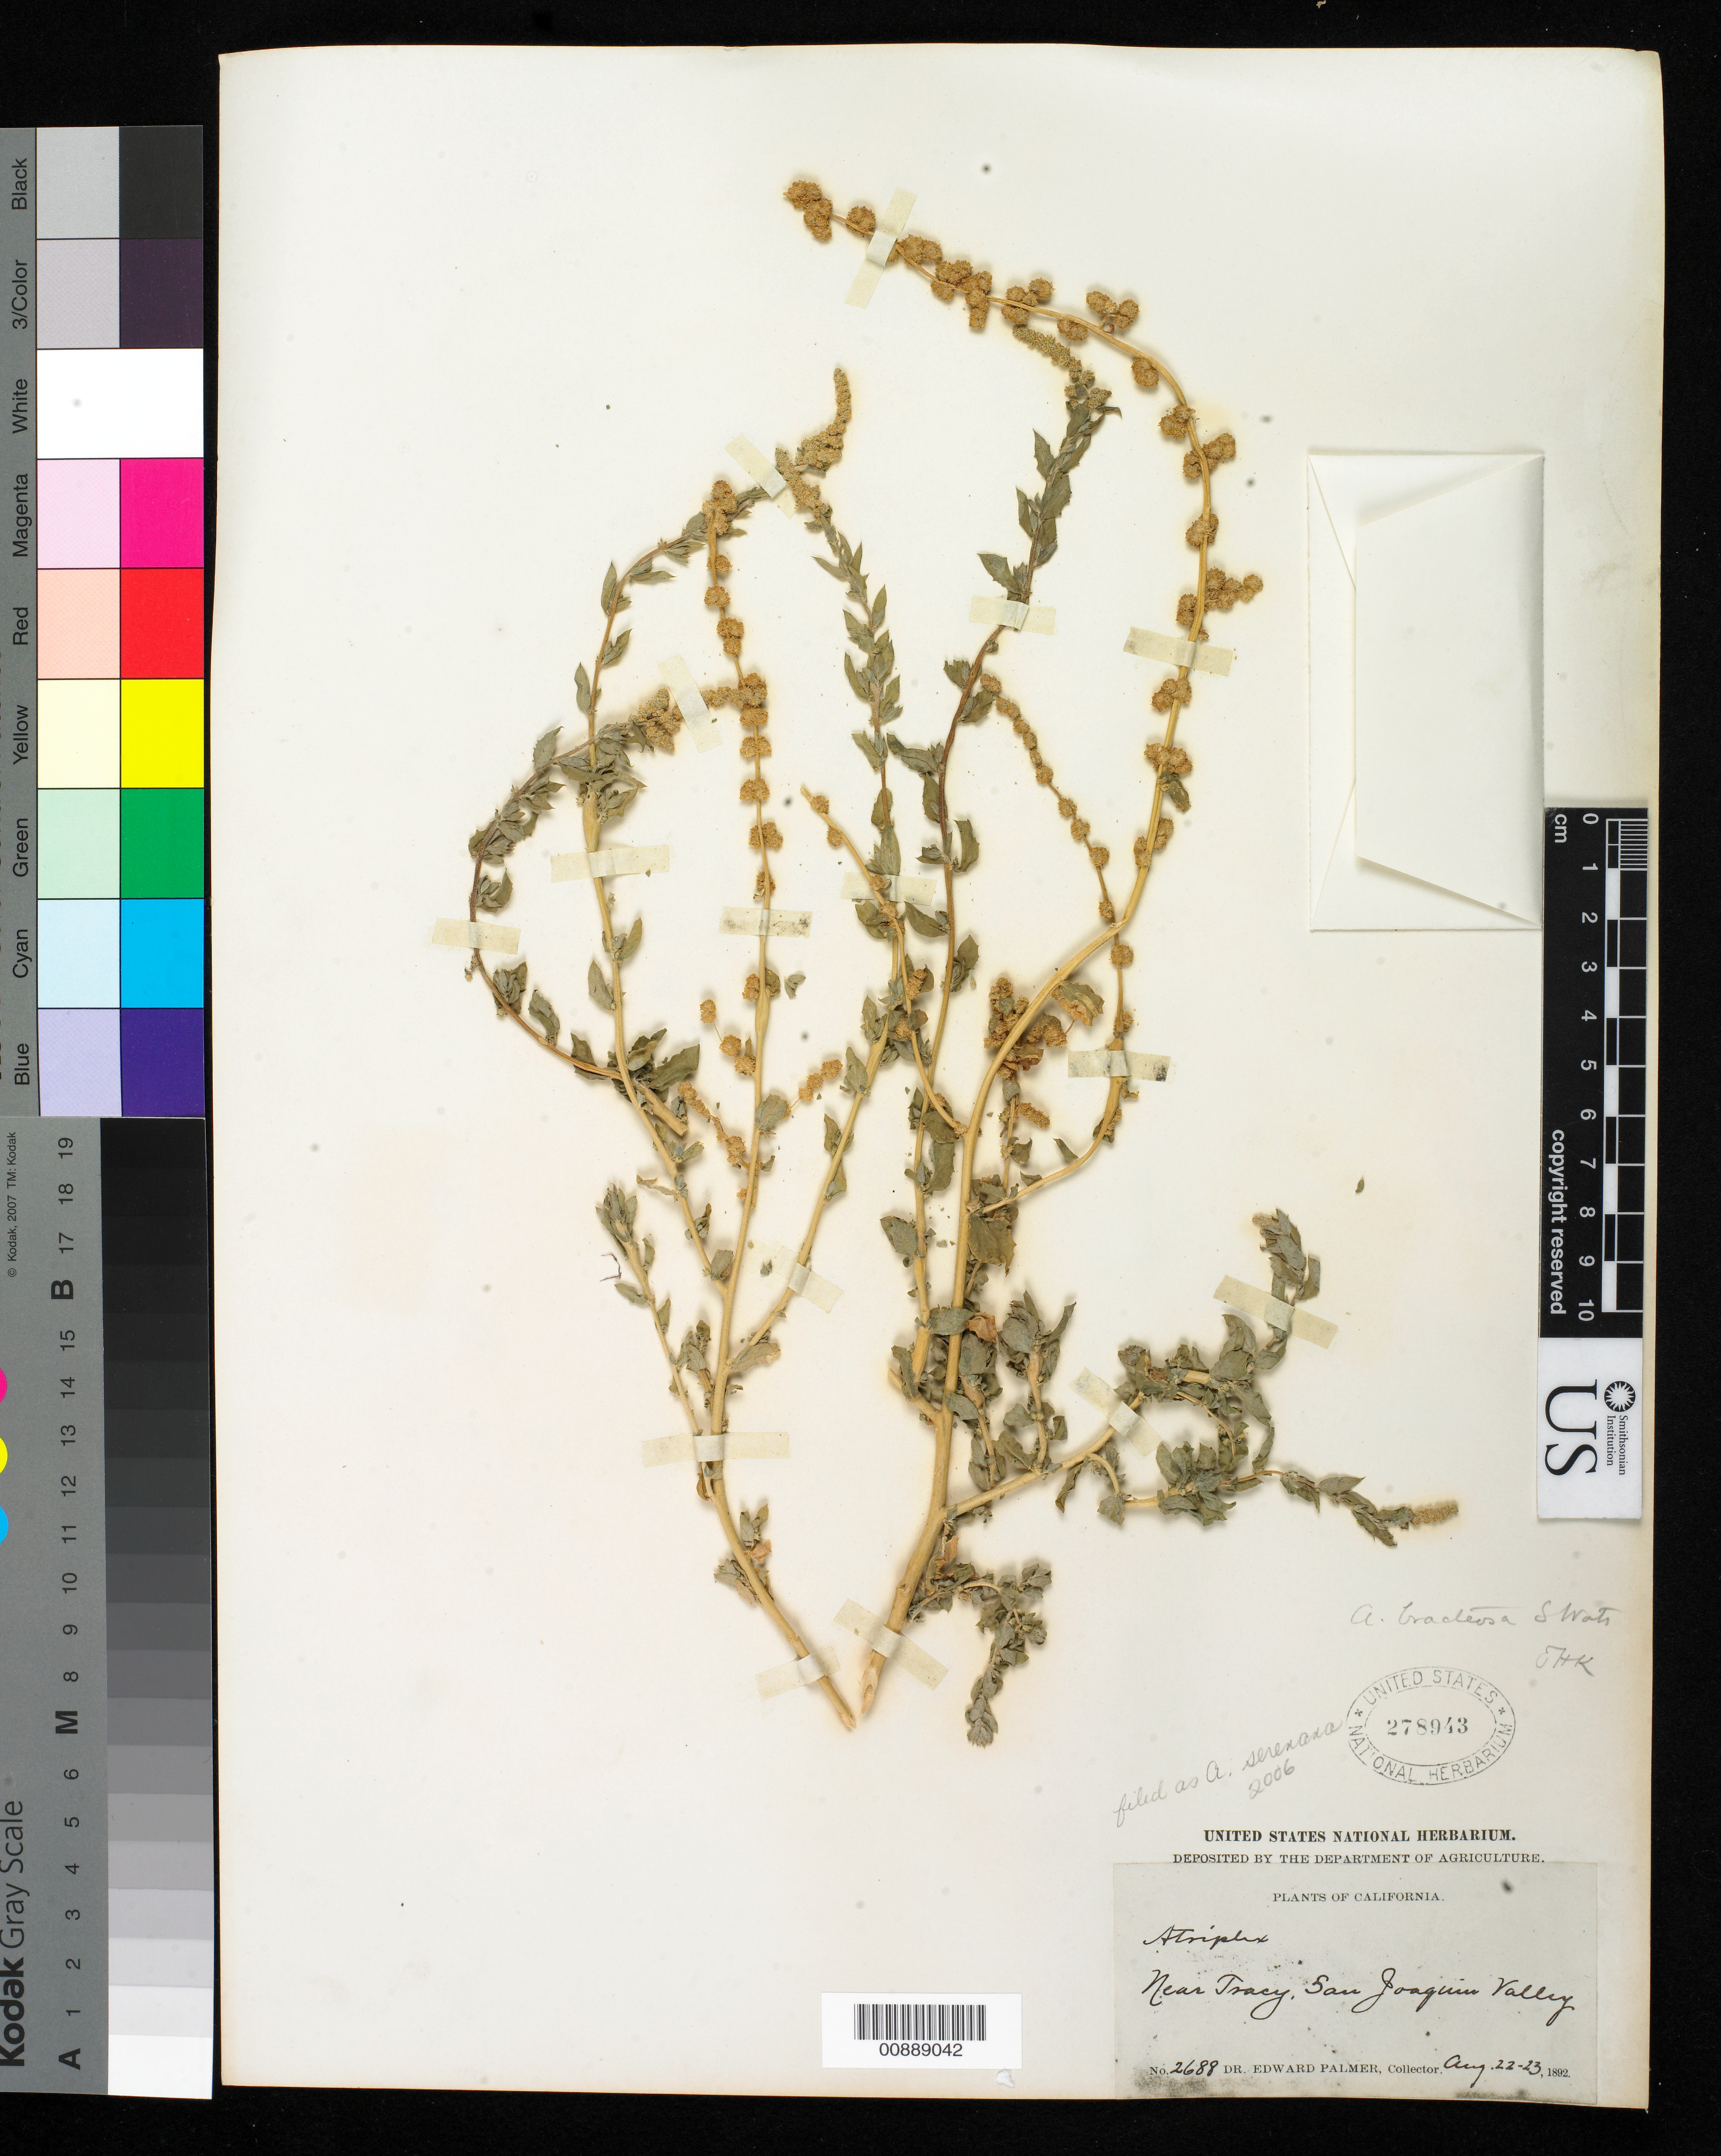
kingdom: Plantae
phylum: Tracheophyta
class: Magnoliopsida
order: Caryophyllales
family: Amaranthaceae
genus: Atriplex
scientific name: Atriplex serenana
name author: A. Nelson ex Abrams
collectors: E. Palmer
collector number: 2688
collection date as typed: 22 Aug 1892 to 23 Aug 1892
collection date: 1892-08-22/1892-08-23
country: United States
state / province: California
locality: Near Tracey, San Joaquin Valley, California.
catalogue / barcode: US 278943